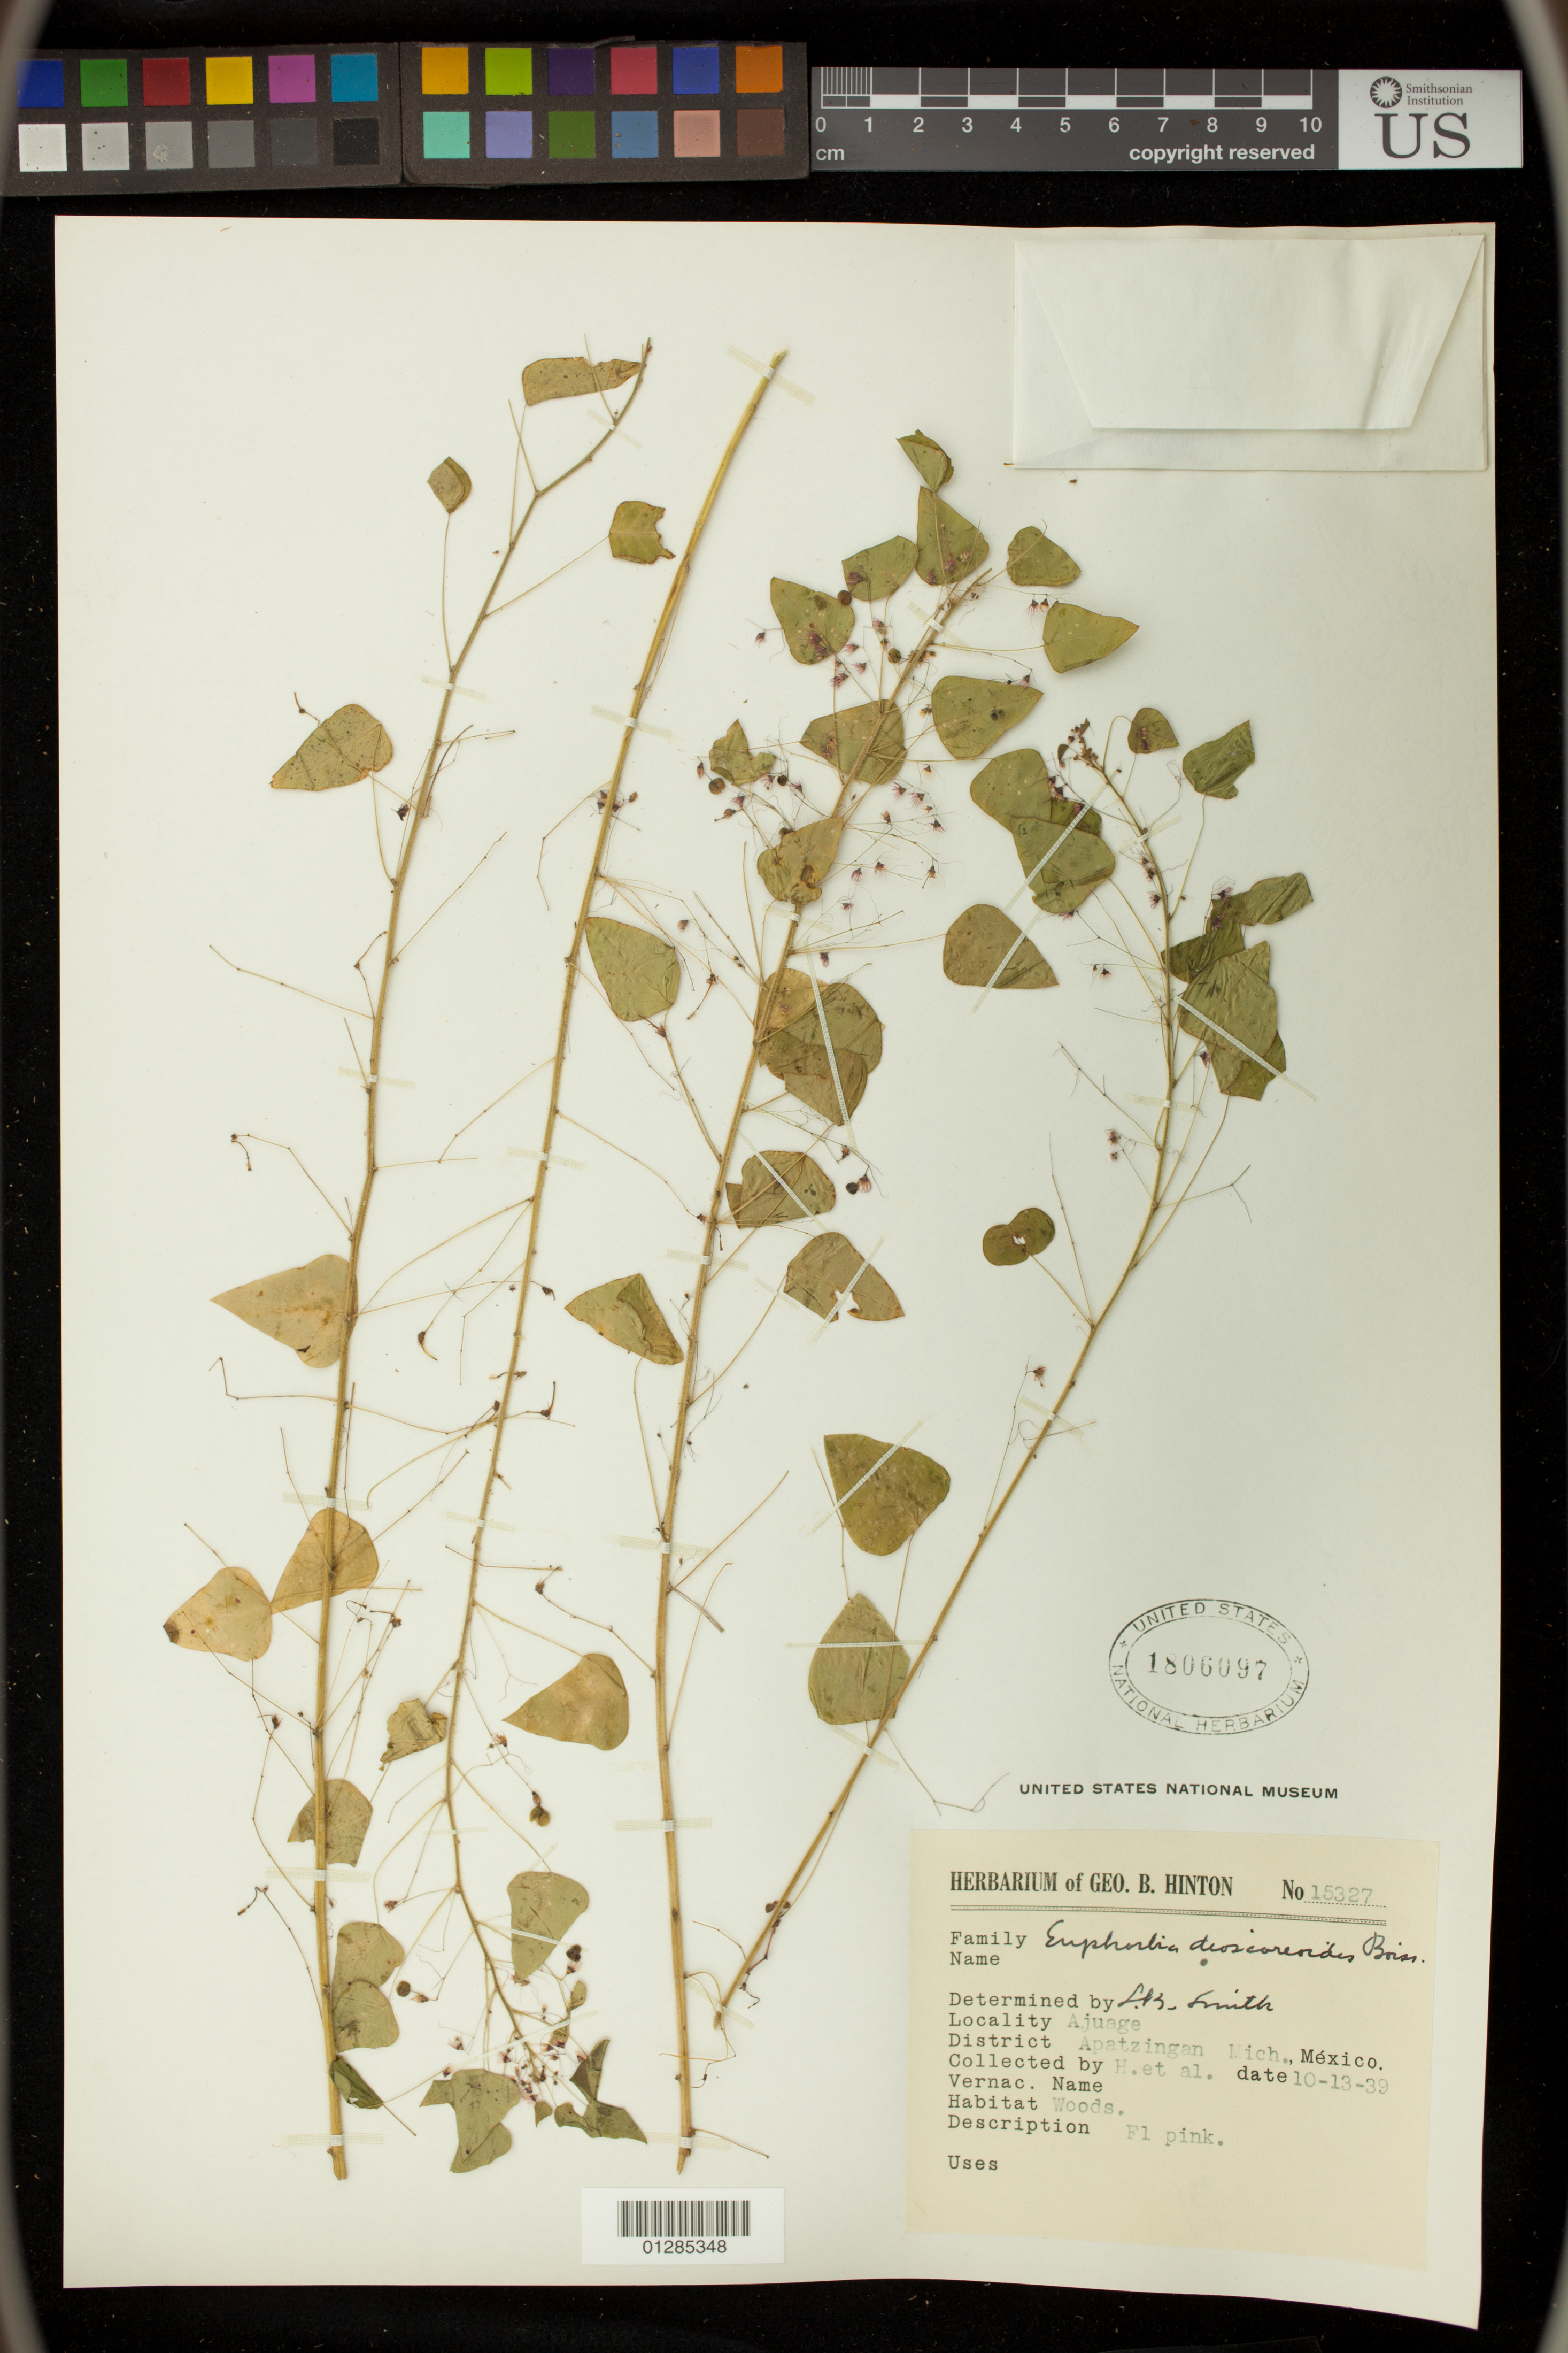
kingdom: Plantae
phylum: Tracheophyta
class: Magnoliopsida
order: Malpighiales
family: Euphorbiaceae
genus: Euphorbia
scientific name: Euphorbia dioscoreoides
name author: Boiss.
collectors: G. B. Hinton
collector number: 15327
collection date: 1939-10-13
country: Mexico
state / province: Michoacan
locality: Ajuage, District Apatzingan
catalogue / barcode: US 1806097